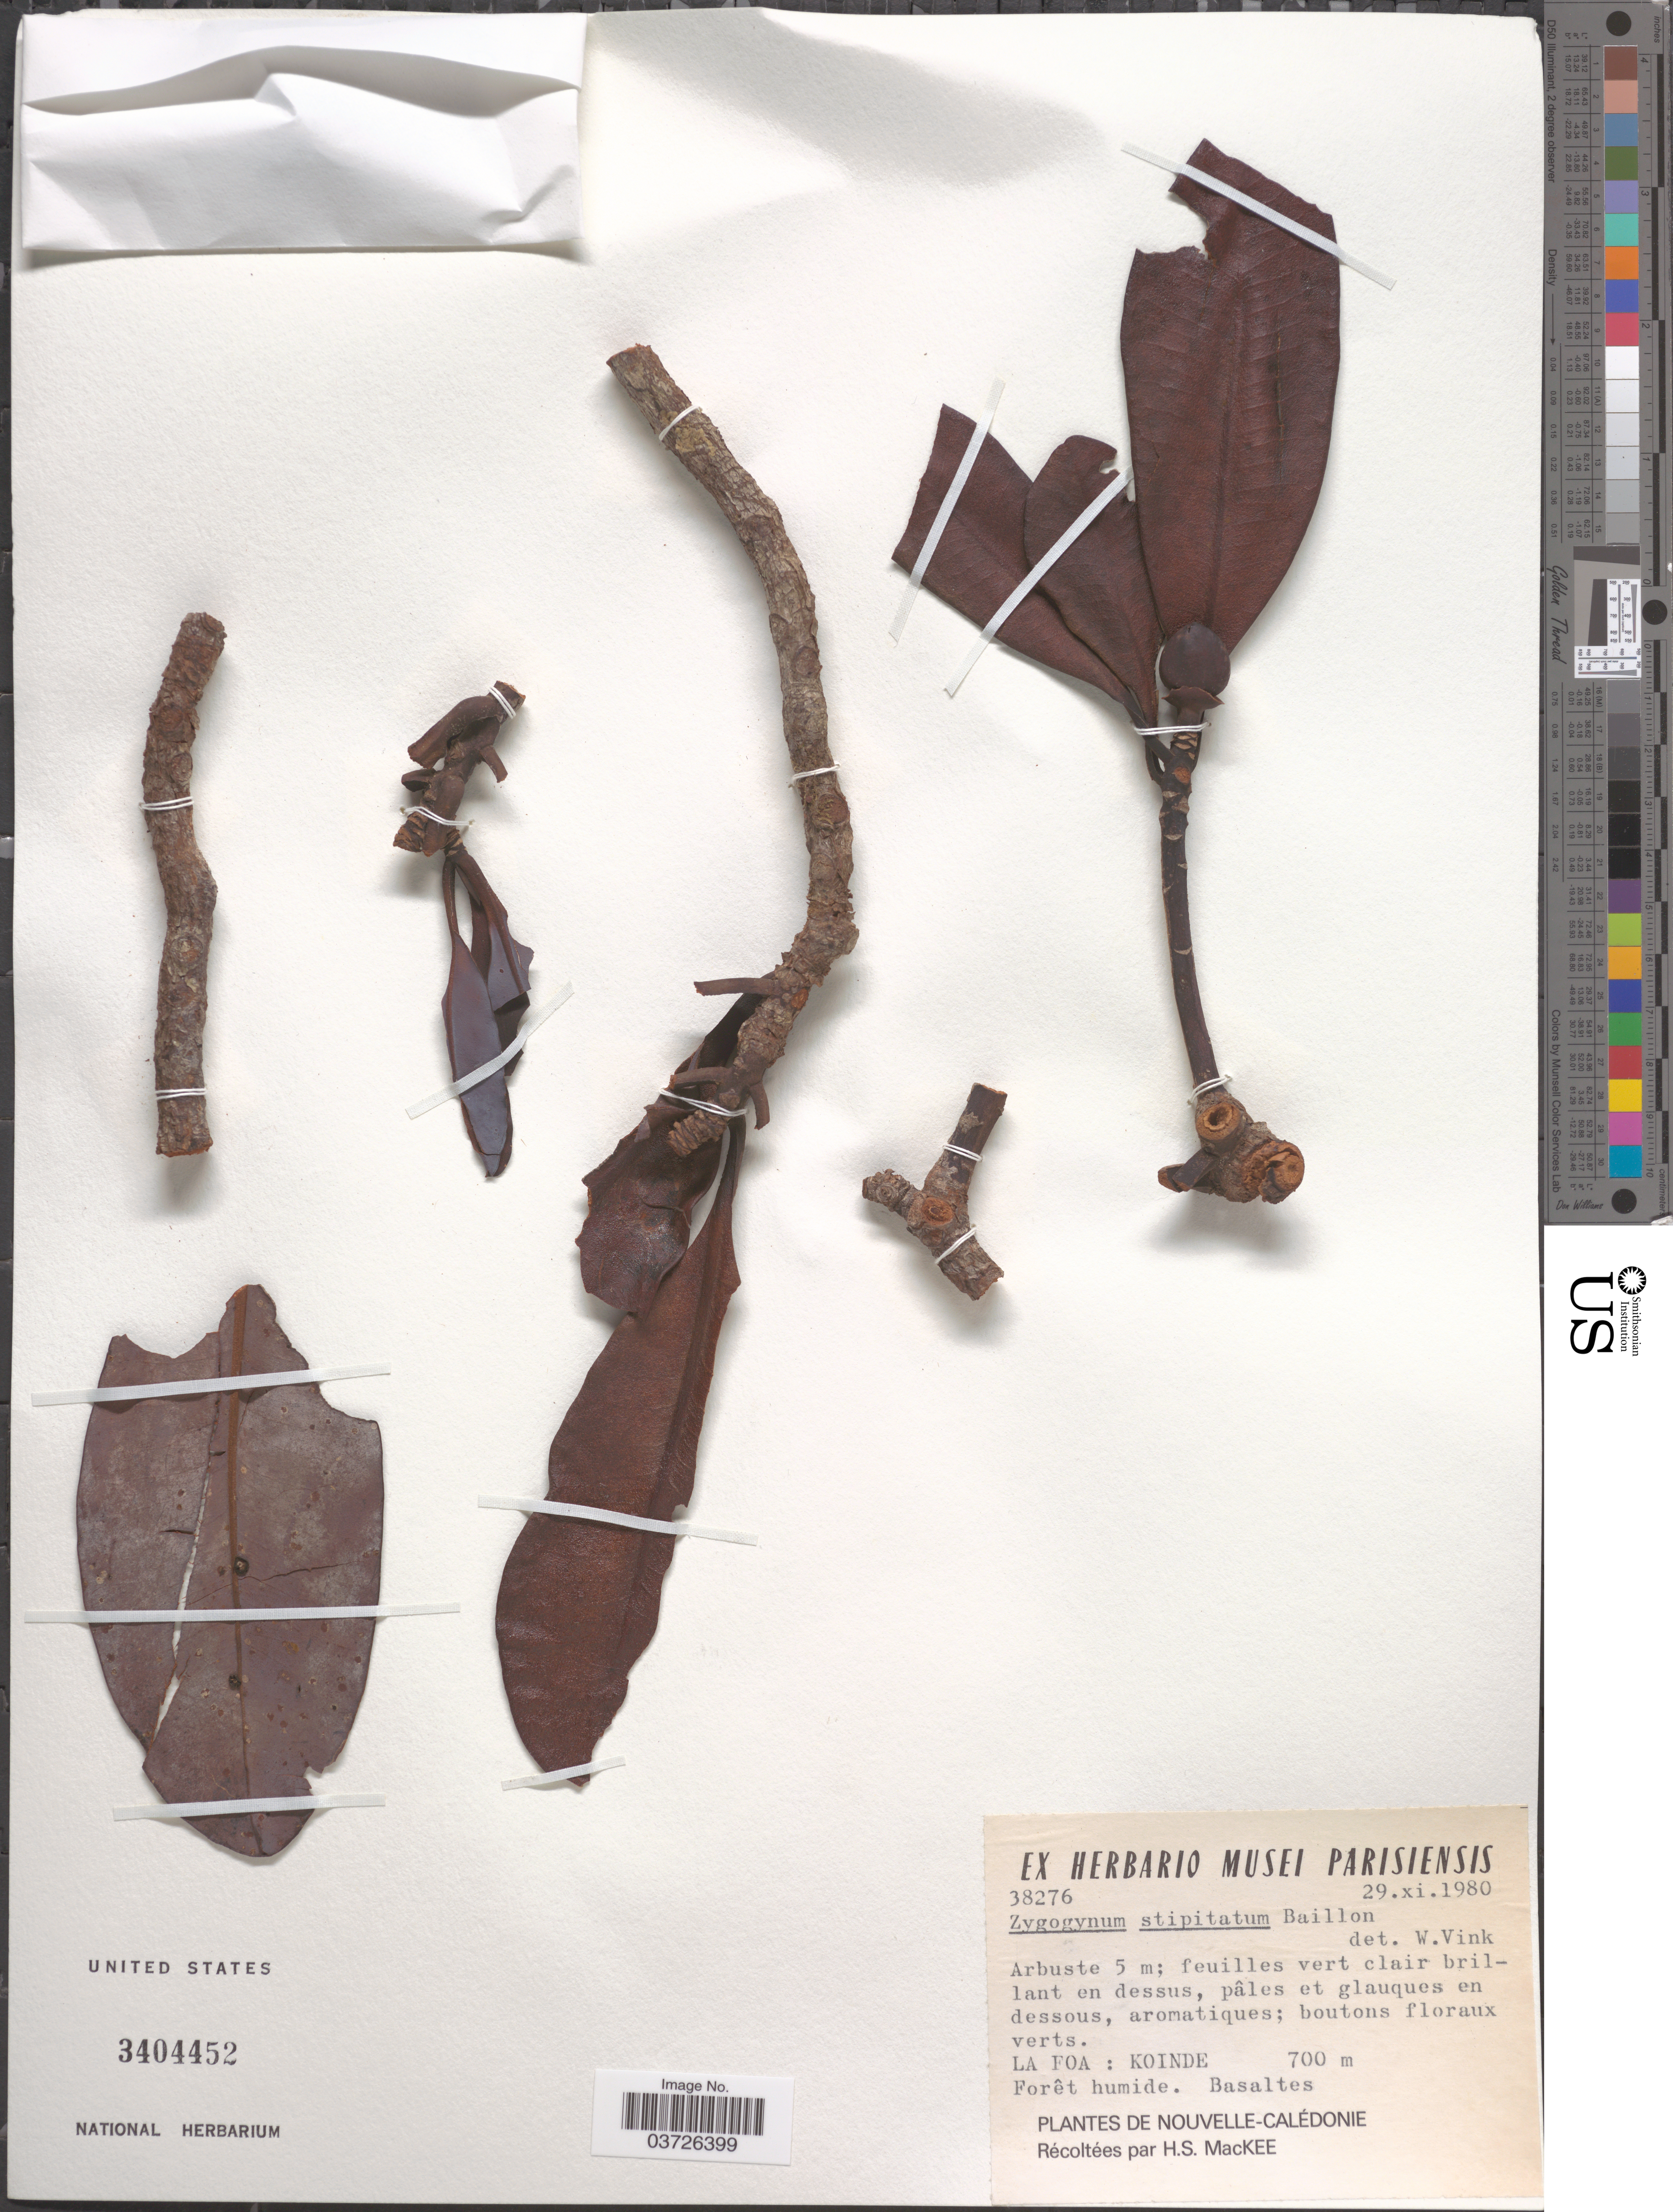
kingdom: Plantae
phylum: Tracheophyta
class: Magnoliopsida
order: Canellales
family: Winteraceae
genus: Zygogynum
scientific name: Zygogynum stipitatum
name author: Baill.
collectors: H. S. MacKee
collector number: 38276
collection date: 1980-11-29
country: New Caledonia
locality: La Foa: Koinde.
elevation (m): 700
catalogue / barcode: US 3404452